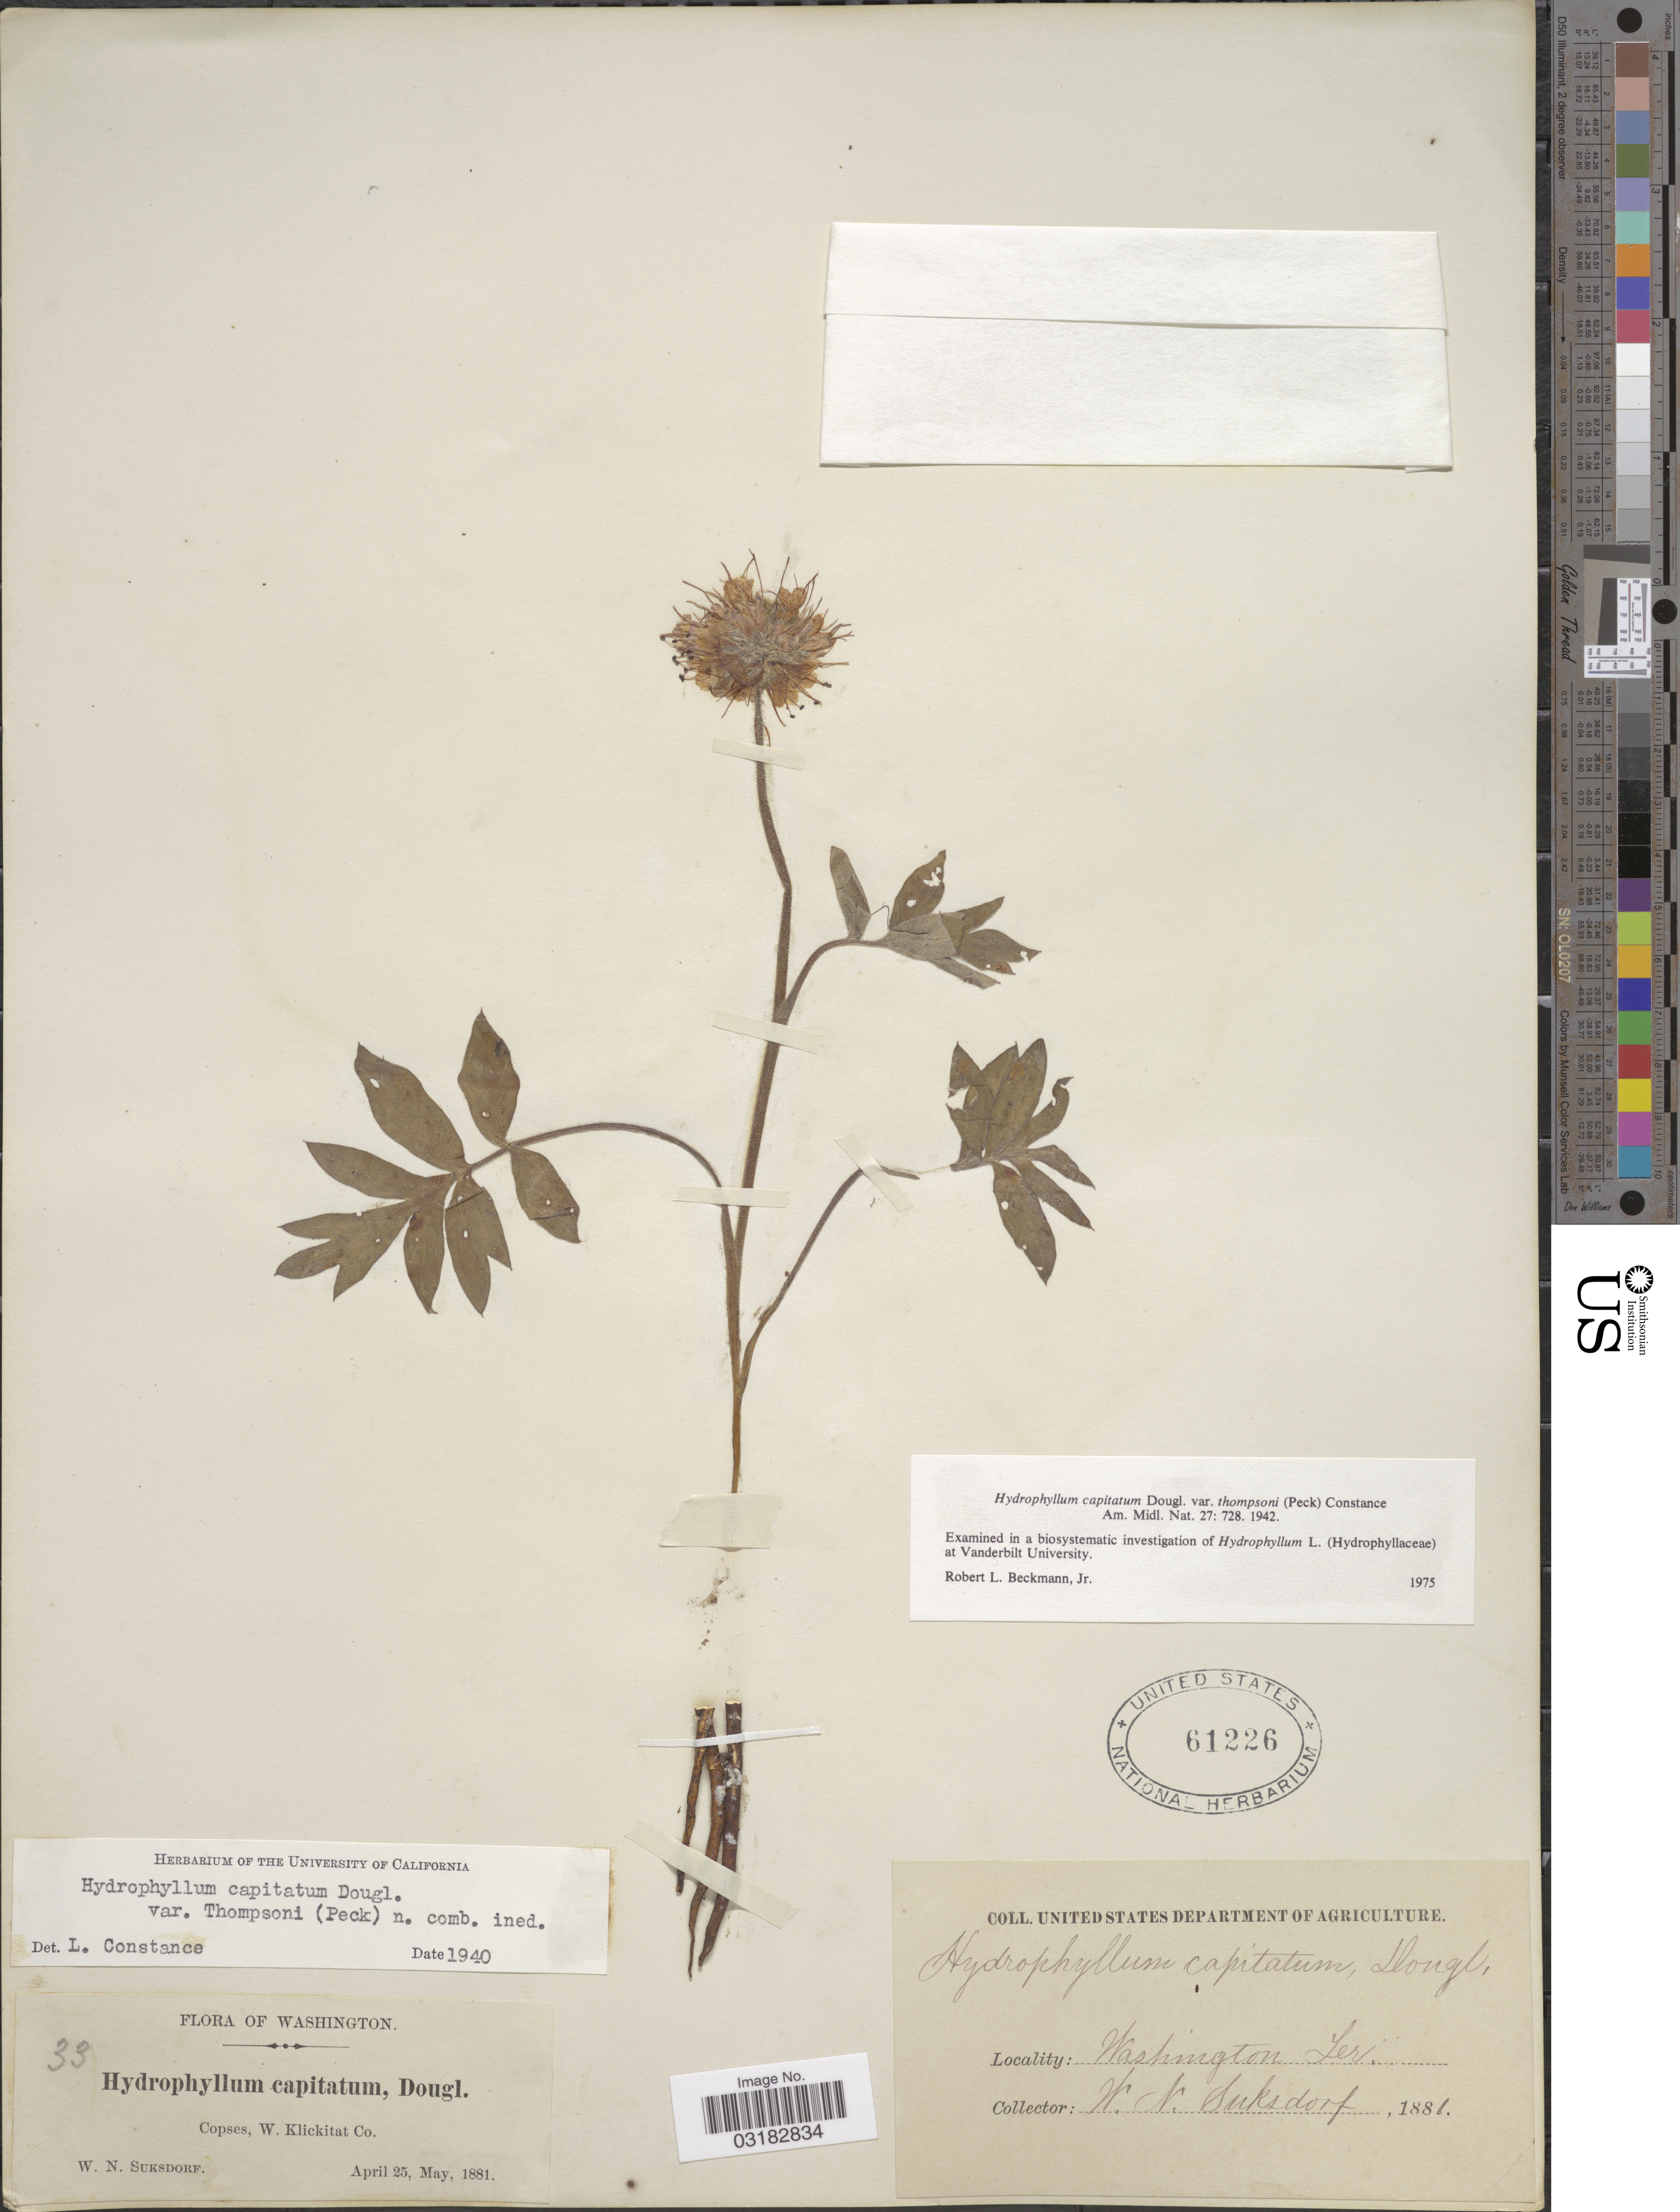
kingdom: Plantae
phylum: Tracheophyta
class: Magnoliopsida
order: Boraginales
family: Hydrophyllaceae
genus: Hydrophyllum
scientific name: Hydrophyllum capitatum var. thompsonii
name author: (M. Peck) Constance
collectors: W. N. Suksdorf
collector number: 33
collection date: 1881-04-25/1881-05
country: United States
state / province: Washington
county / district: Klickitat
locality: Copses, W. Klickitat Co.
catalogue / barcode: US 61226